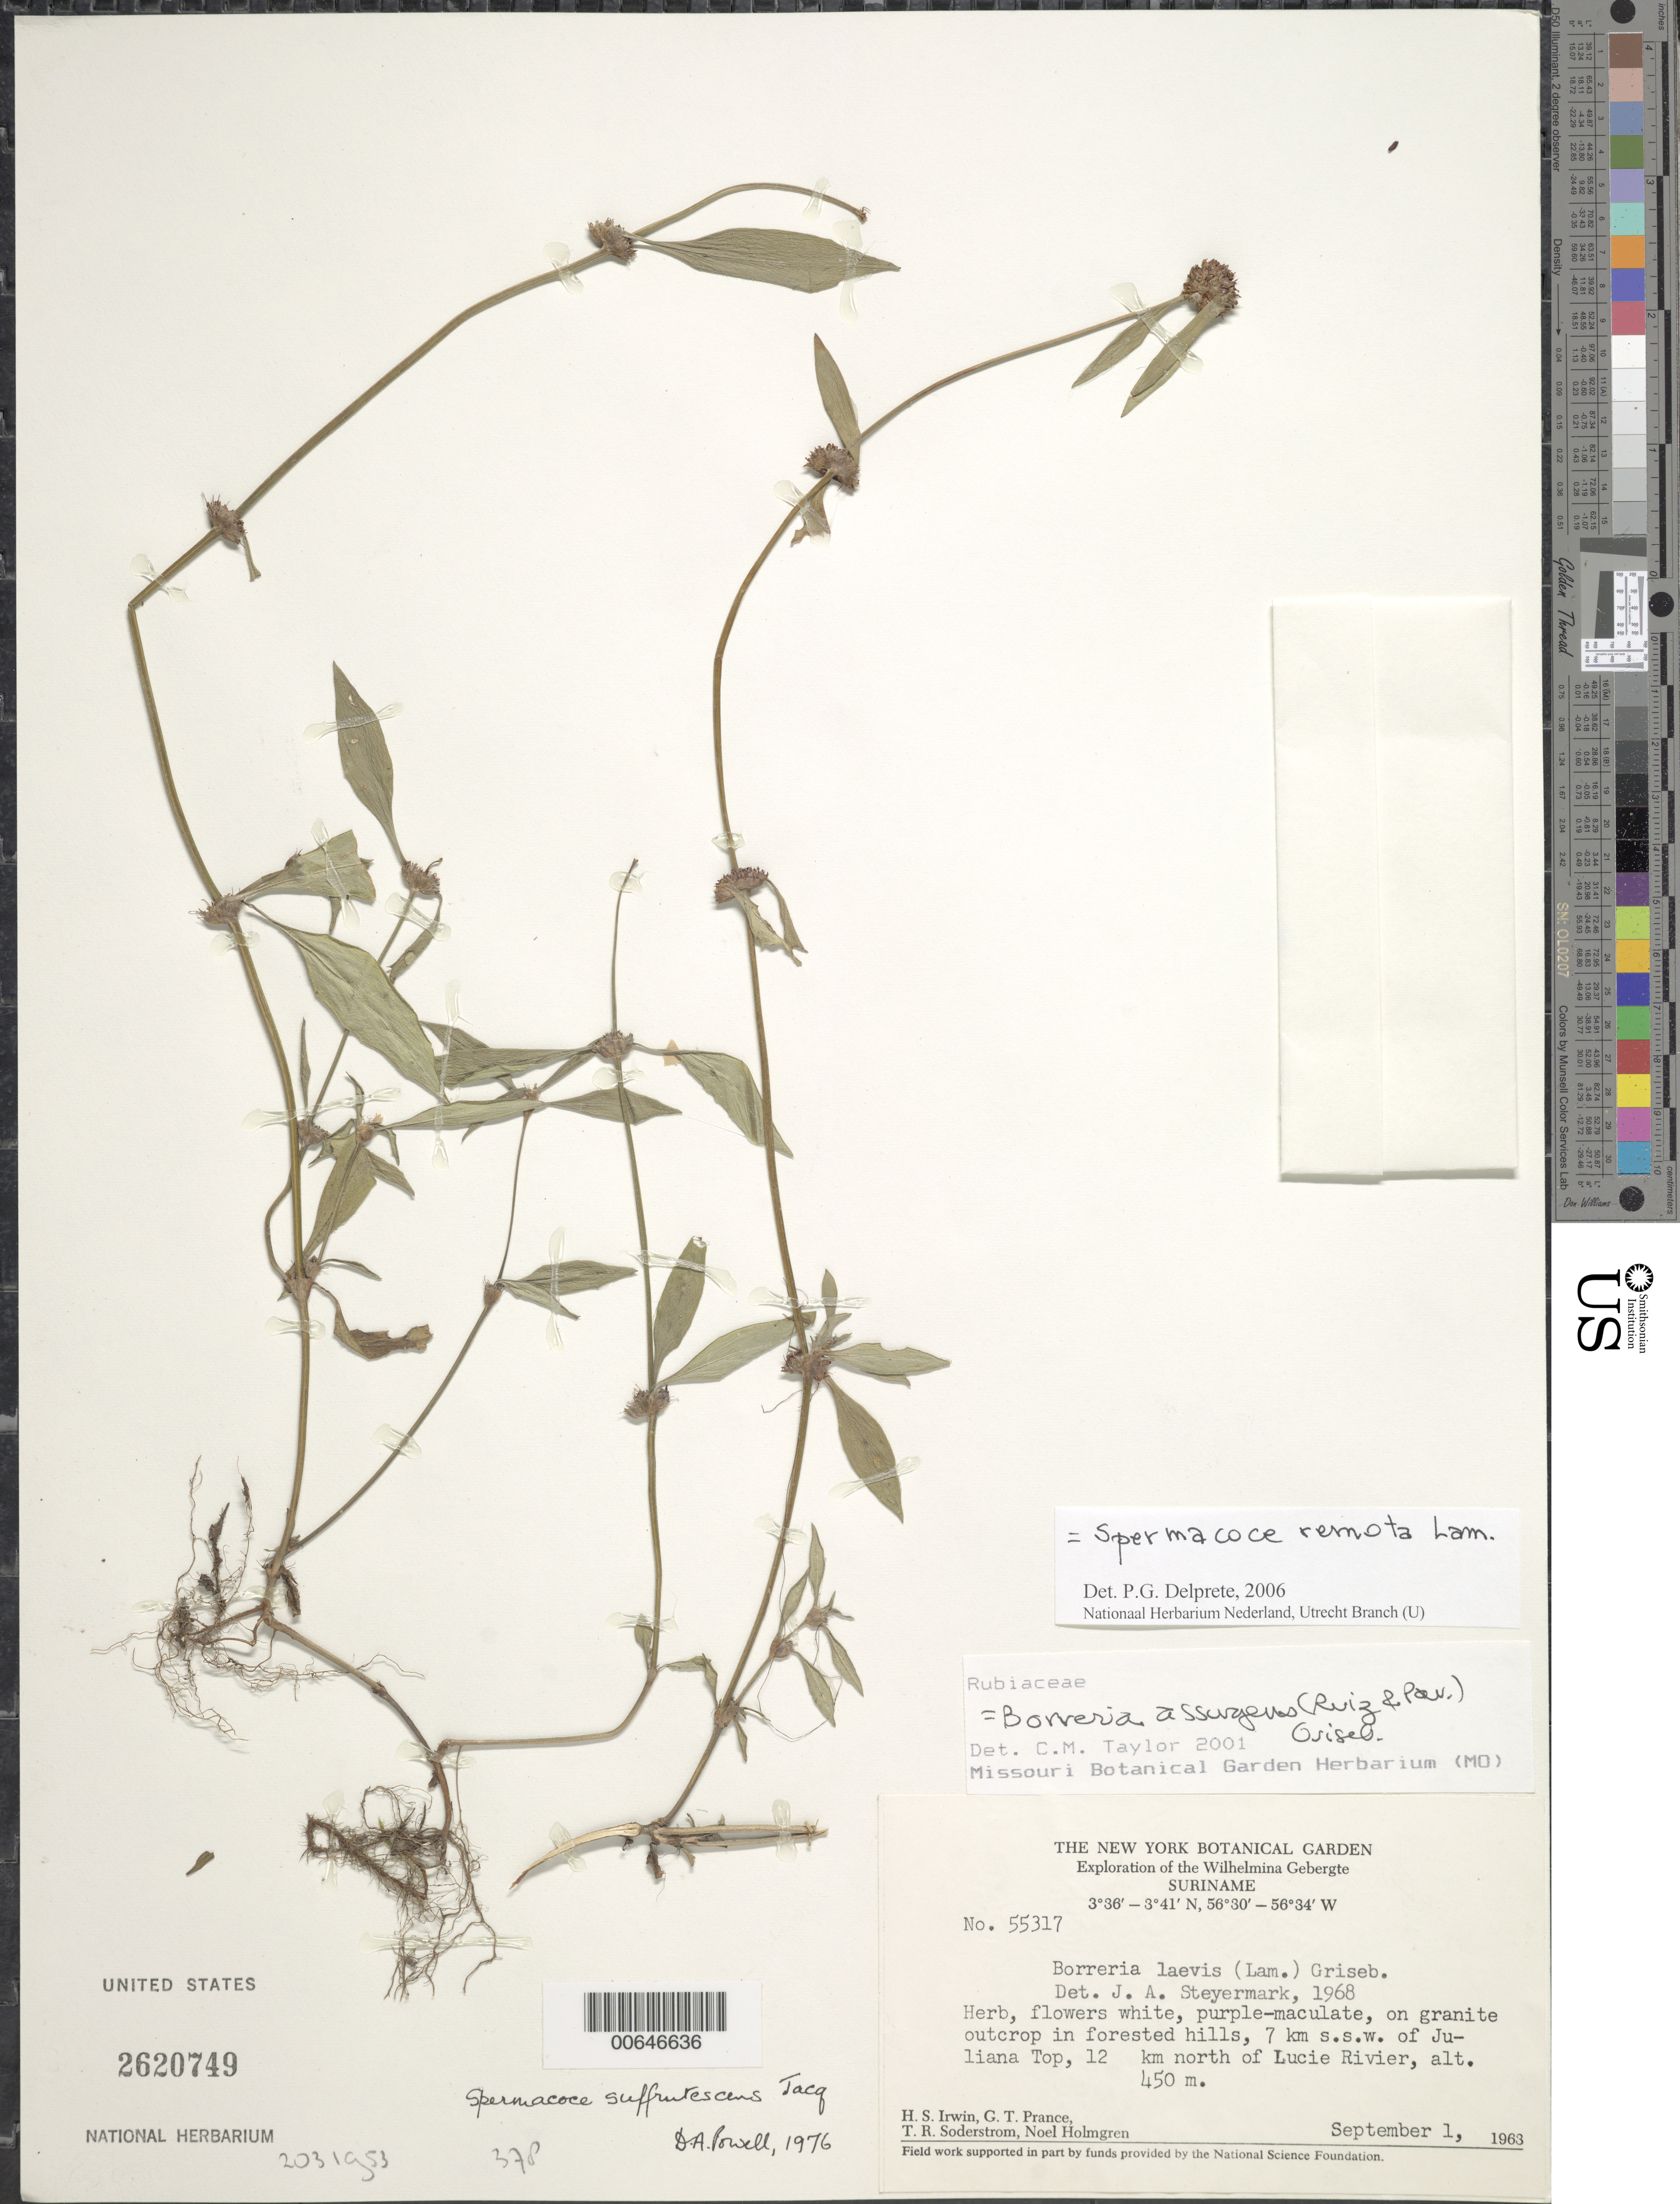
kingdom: Plantae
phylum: Tracheophyta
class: Magnoliopsida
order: Gentianales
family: Rubiaceae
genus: Spermacoce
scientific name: Spermacoce remota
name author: Lam.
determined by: Delprete, P. G., Herb. de Guyane Cay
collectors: H. Irwin, G. T. Prance, T. R. Soderstrom & N. H. Holmgren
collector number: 55317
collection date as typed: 1-Sep-63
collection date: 1963-09-01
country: Suriname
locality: Juliana Top, 7 km SSW of, 12 km N of Lucie R., Wilhelmina Gebergte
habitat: Granite outcrop in forested hills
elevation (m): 450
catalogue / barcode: US 2620749